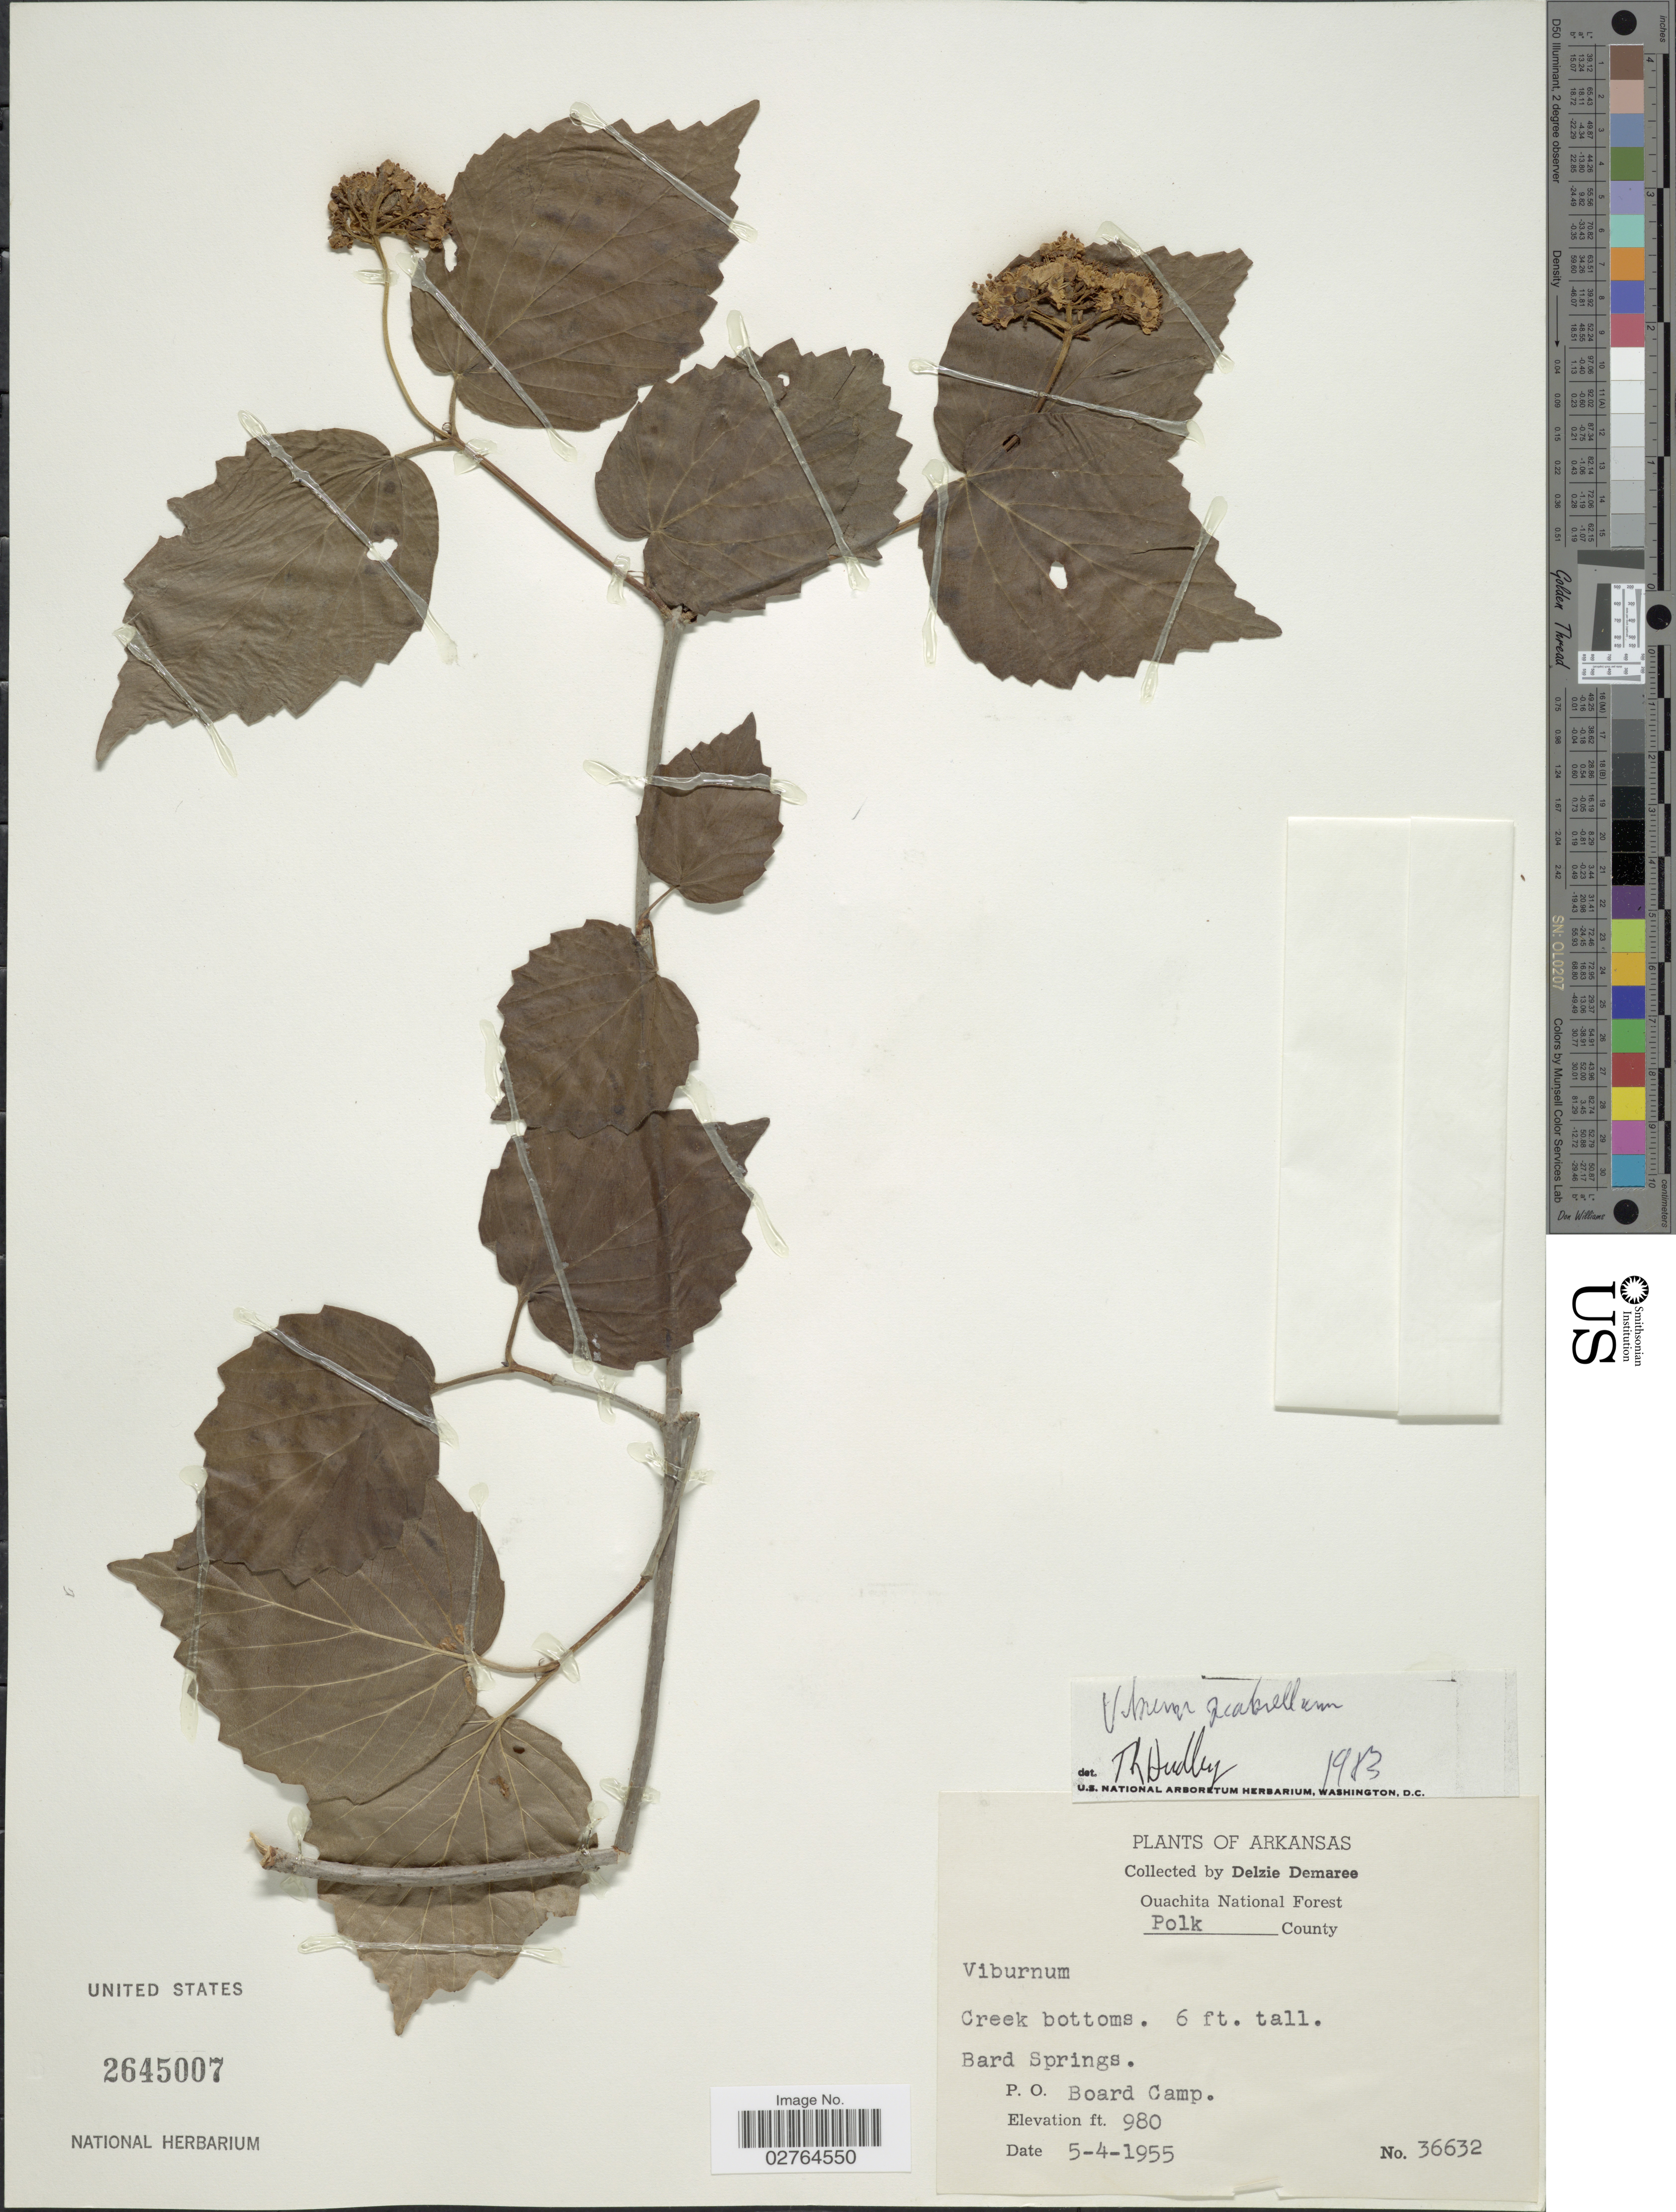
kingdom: Plantae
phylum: Tracheophyta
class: Magnoliopsida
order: Dipsacales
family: Viburnaceae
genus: Viburnum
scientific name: Viburnum scabrellum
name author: (Torr. & A. Gray) Chapm.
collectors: D. Demaree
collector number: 36632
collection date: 1955-05-04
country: United States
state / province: Arkansas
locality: Ouachita National Forest. Polk County. Bard Springs. P.O. Board Camp.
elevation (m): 299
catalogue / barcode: US 2645007